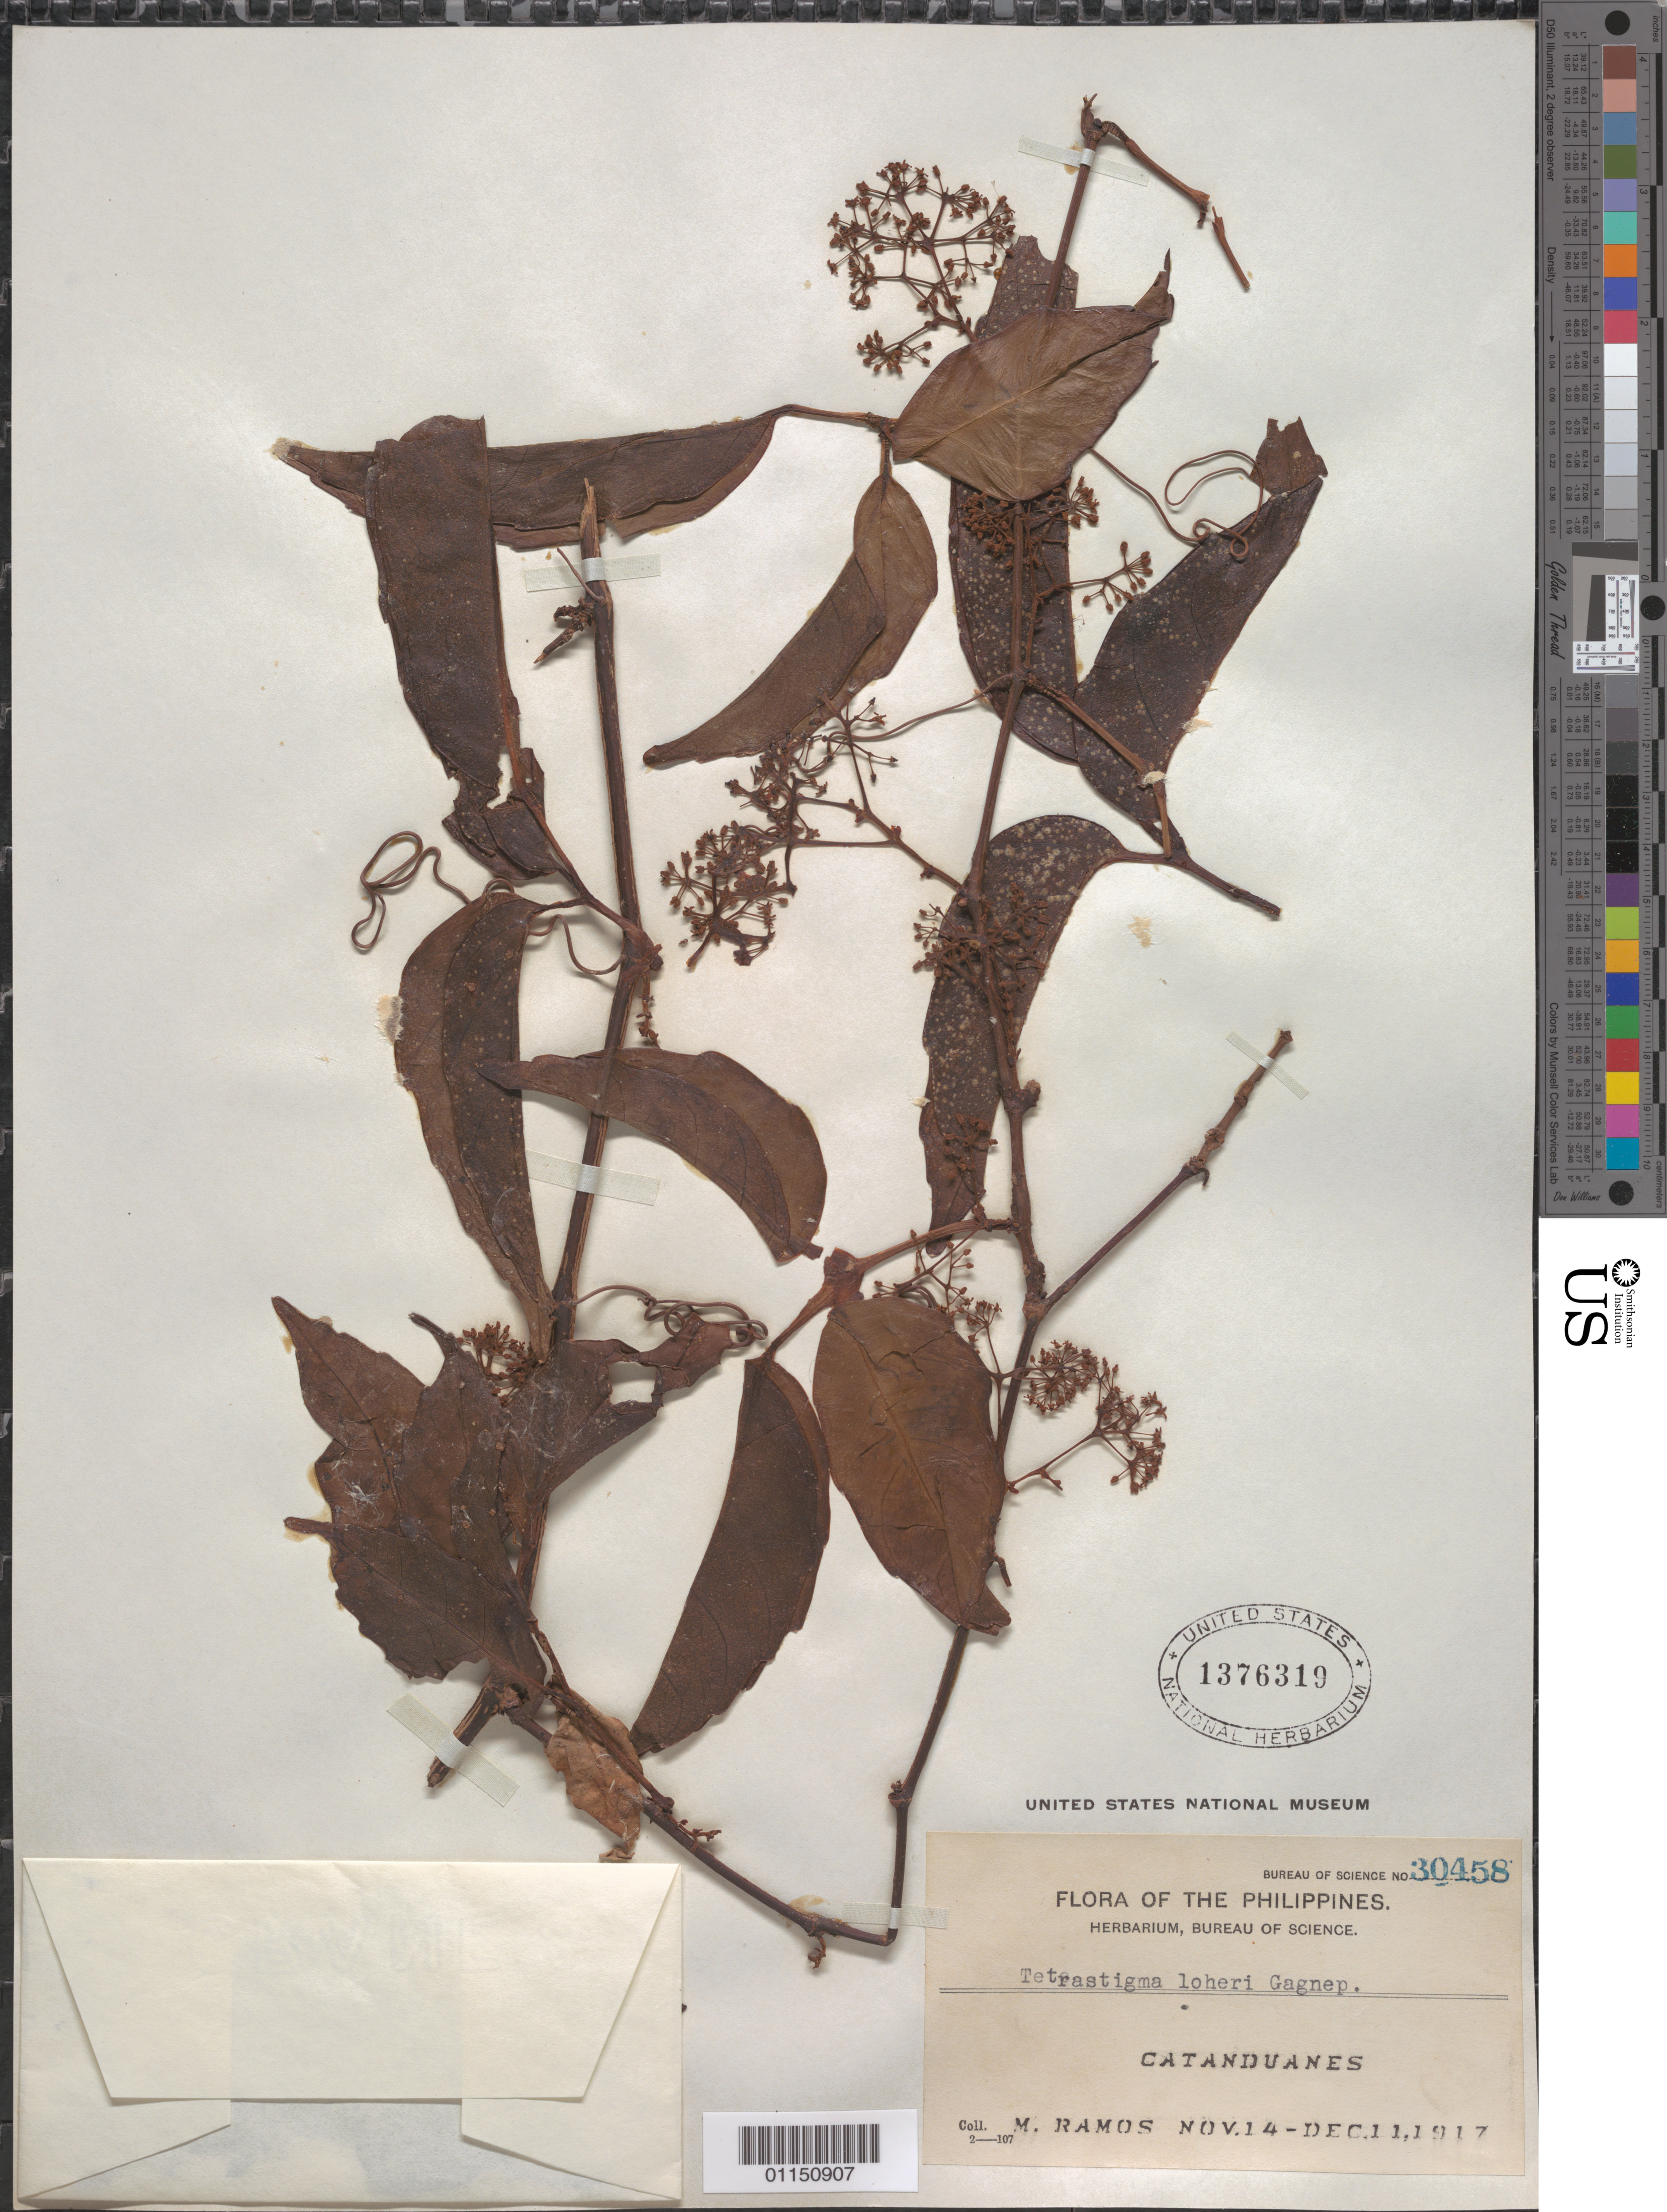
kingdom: Plantae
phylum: Tracheophyta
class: Magnoliopsida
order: Vitales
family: Vitaceae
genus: Tetrastigma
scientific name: Tetrastigma loheri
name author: Gagnep.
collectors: M. Ramos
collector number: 30458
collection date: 1917-11-14/1917-12-11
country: Philippines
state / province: Bicol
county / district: Catanduanes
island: Catanduanes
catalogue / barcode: US 1376319